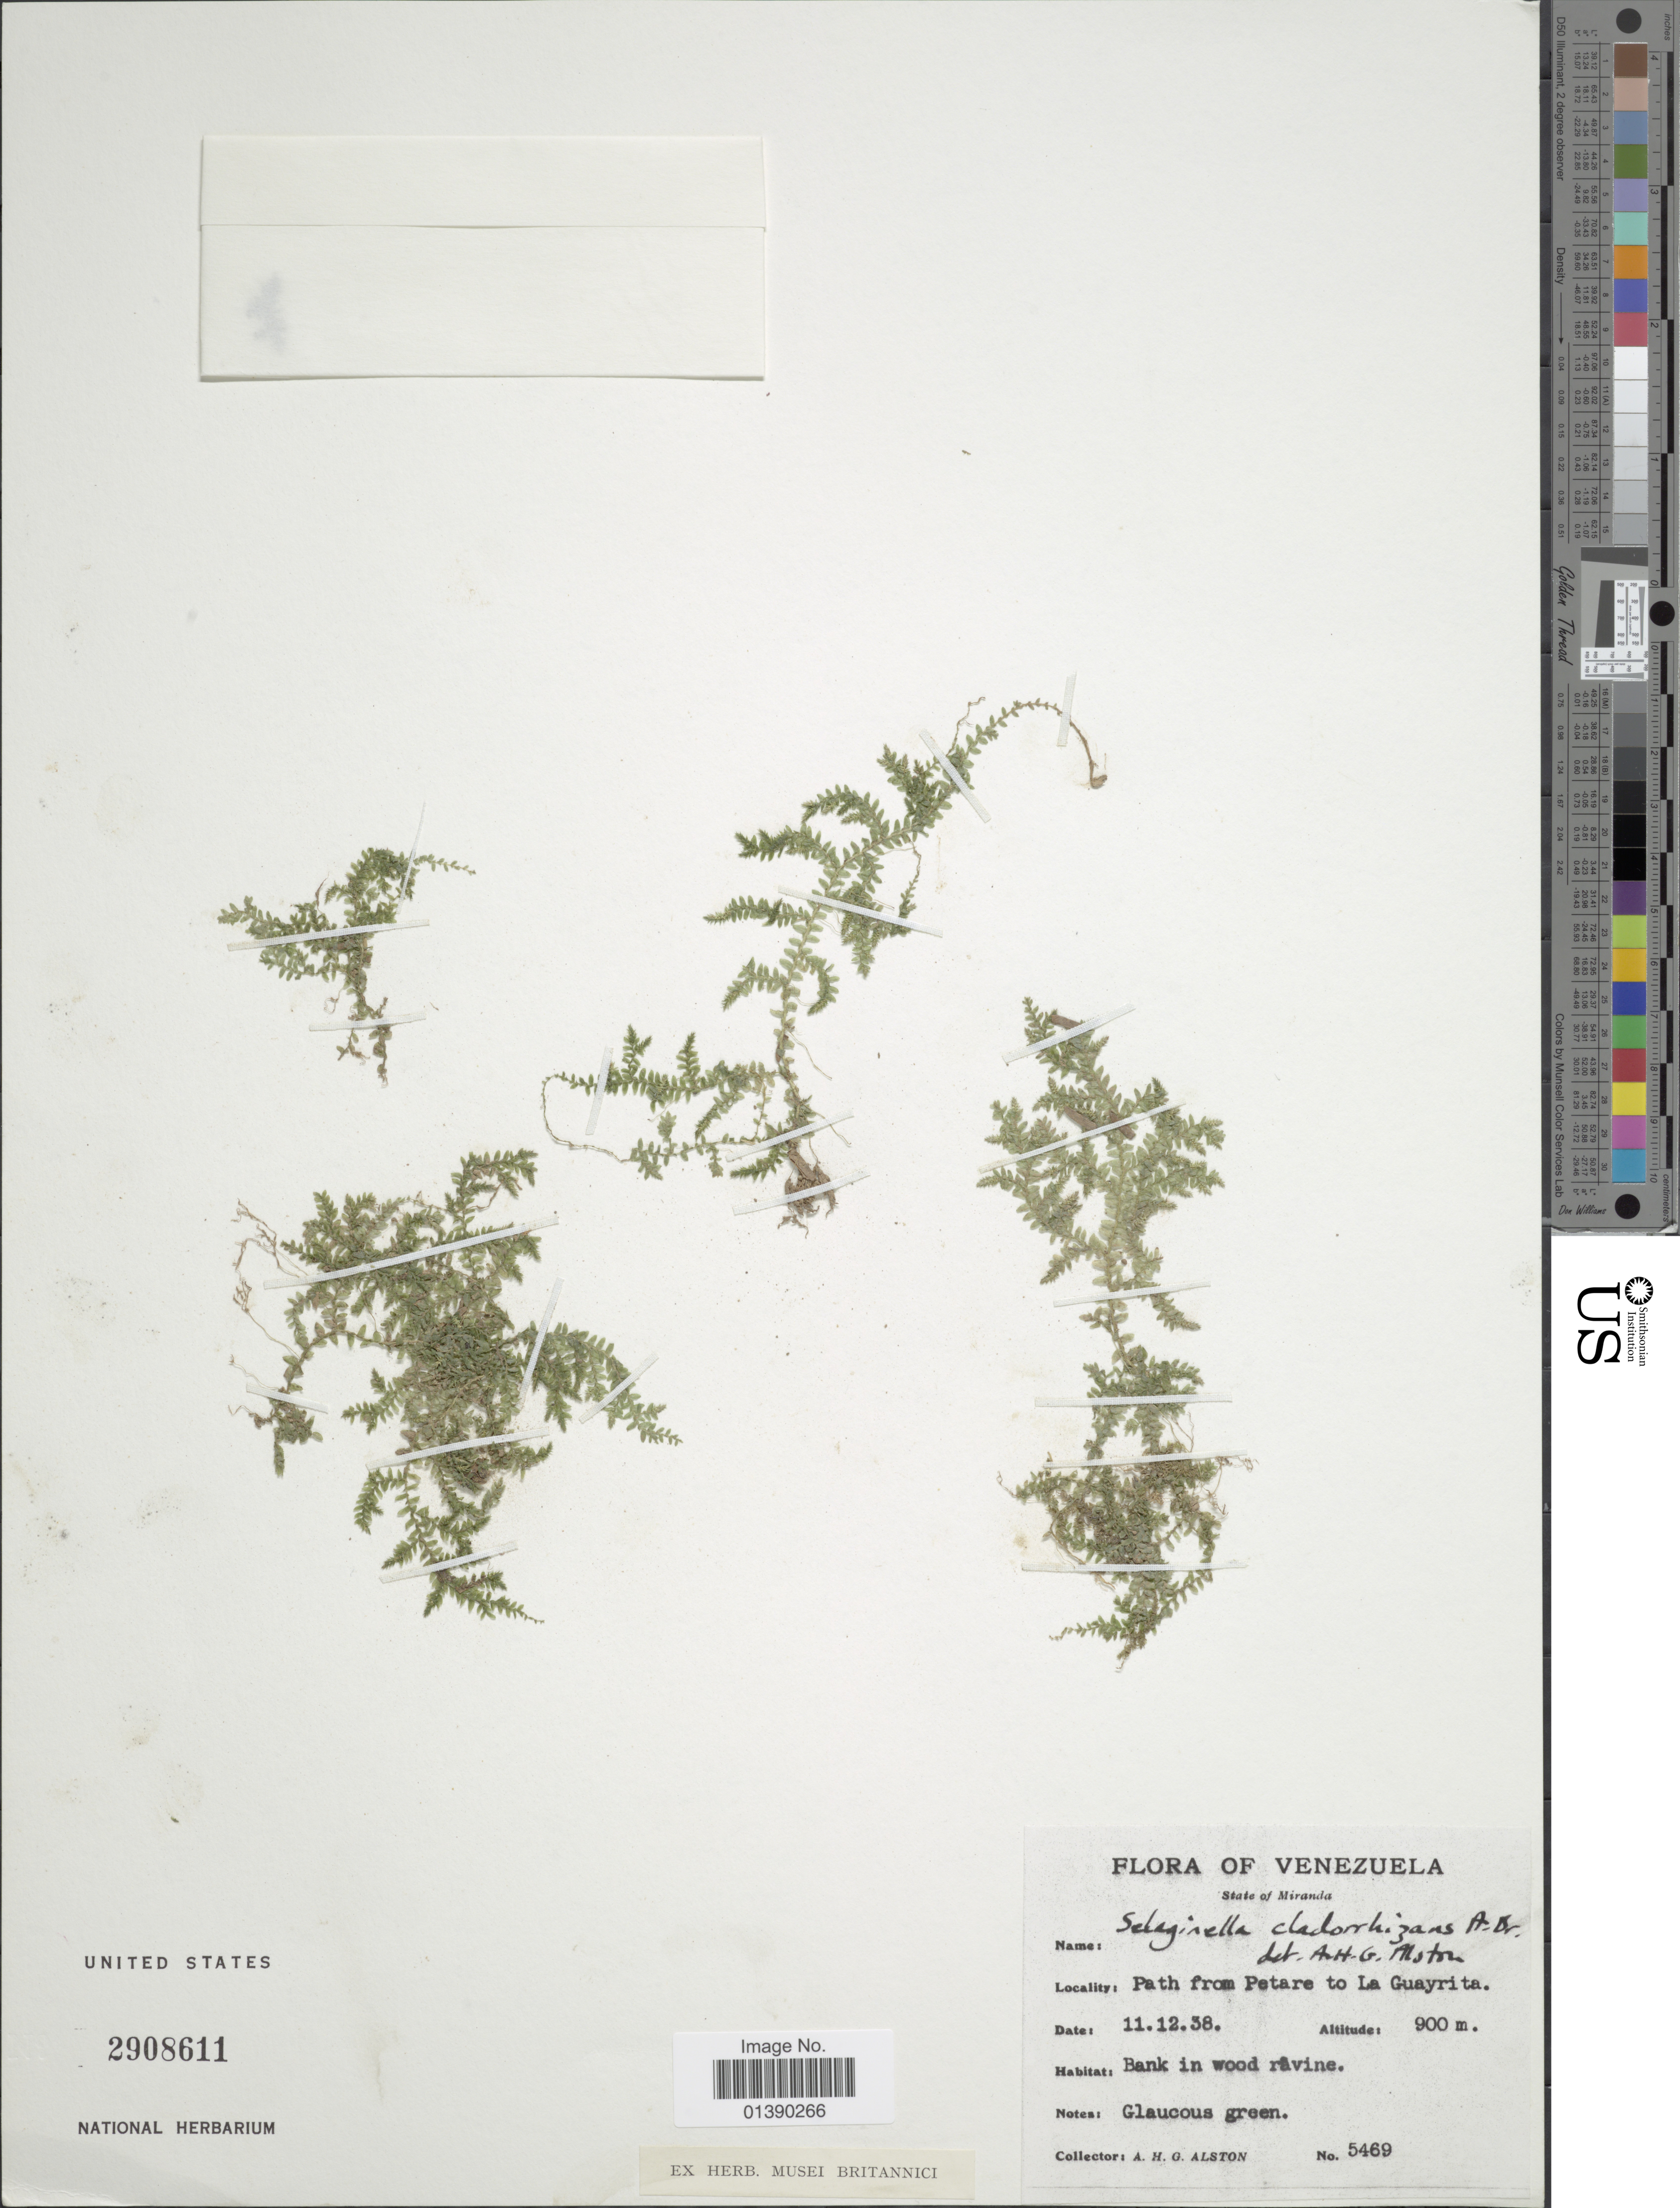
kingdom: Plantae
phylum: Tracheophyta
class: Lycopodiopsida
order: Selaginellales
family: Selaginellaceae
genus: Selaginella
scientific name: Selaginella cladorrhizans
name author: A. Br.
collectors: A. H. Alston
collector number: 5469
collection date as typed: Transcribed d/m/y: 11/12/38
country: Venezuela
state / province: Miranda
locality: Path from Petare to La Guayrita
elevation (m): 900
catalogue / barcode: US 2908611